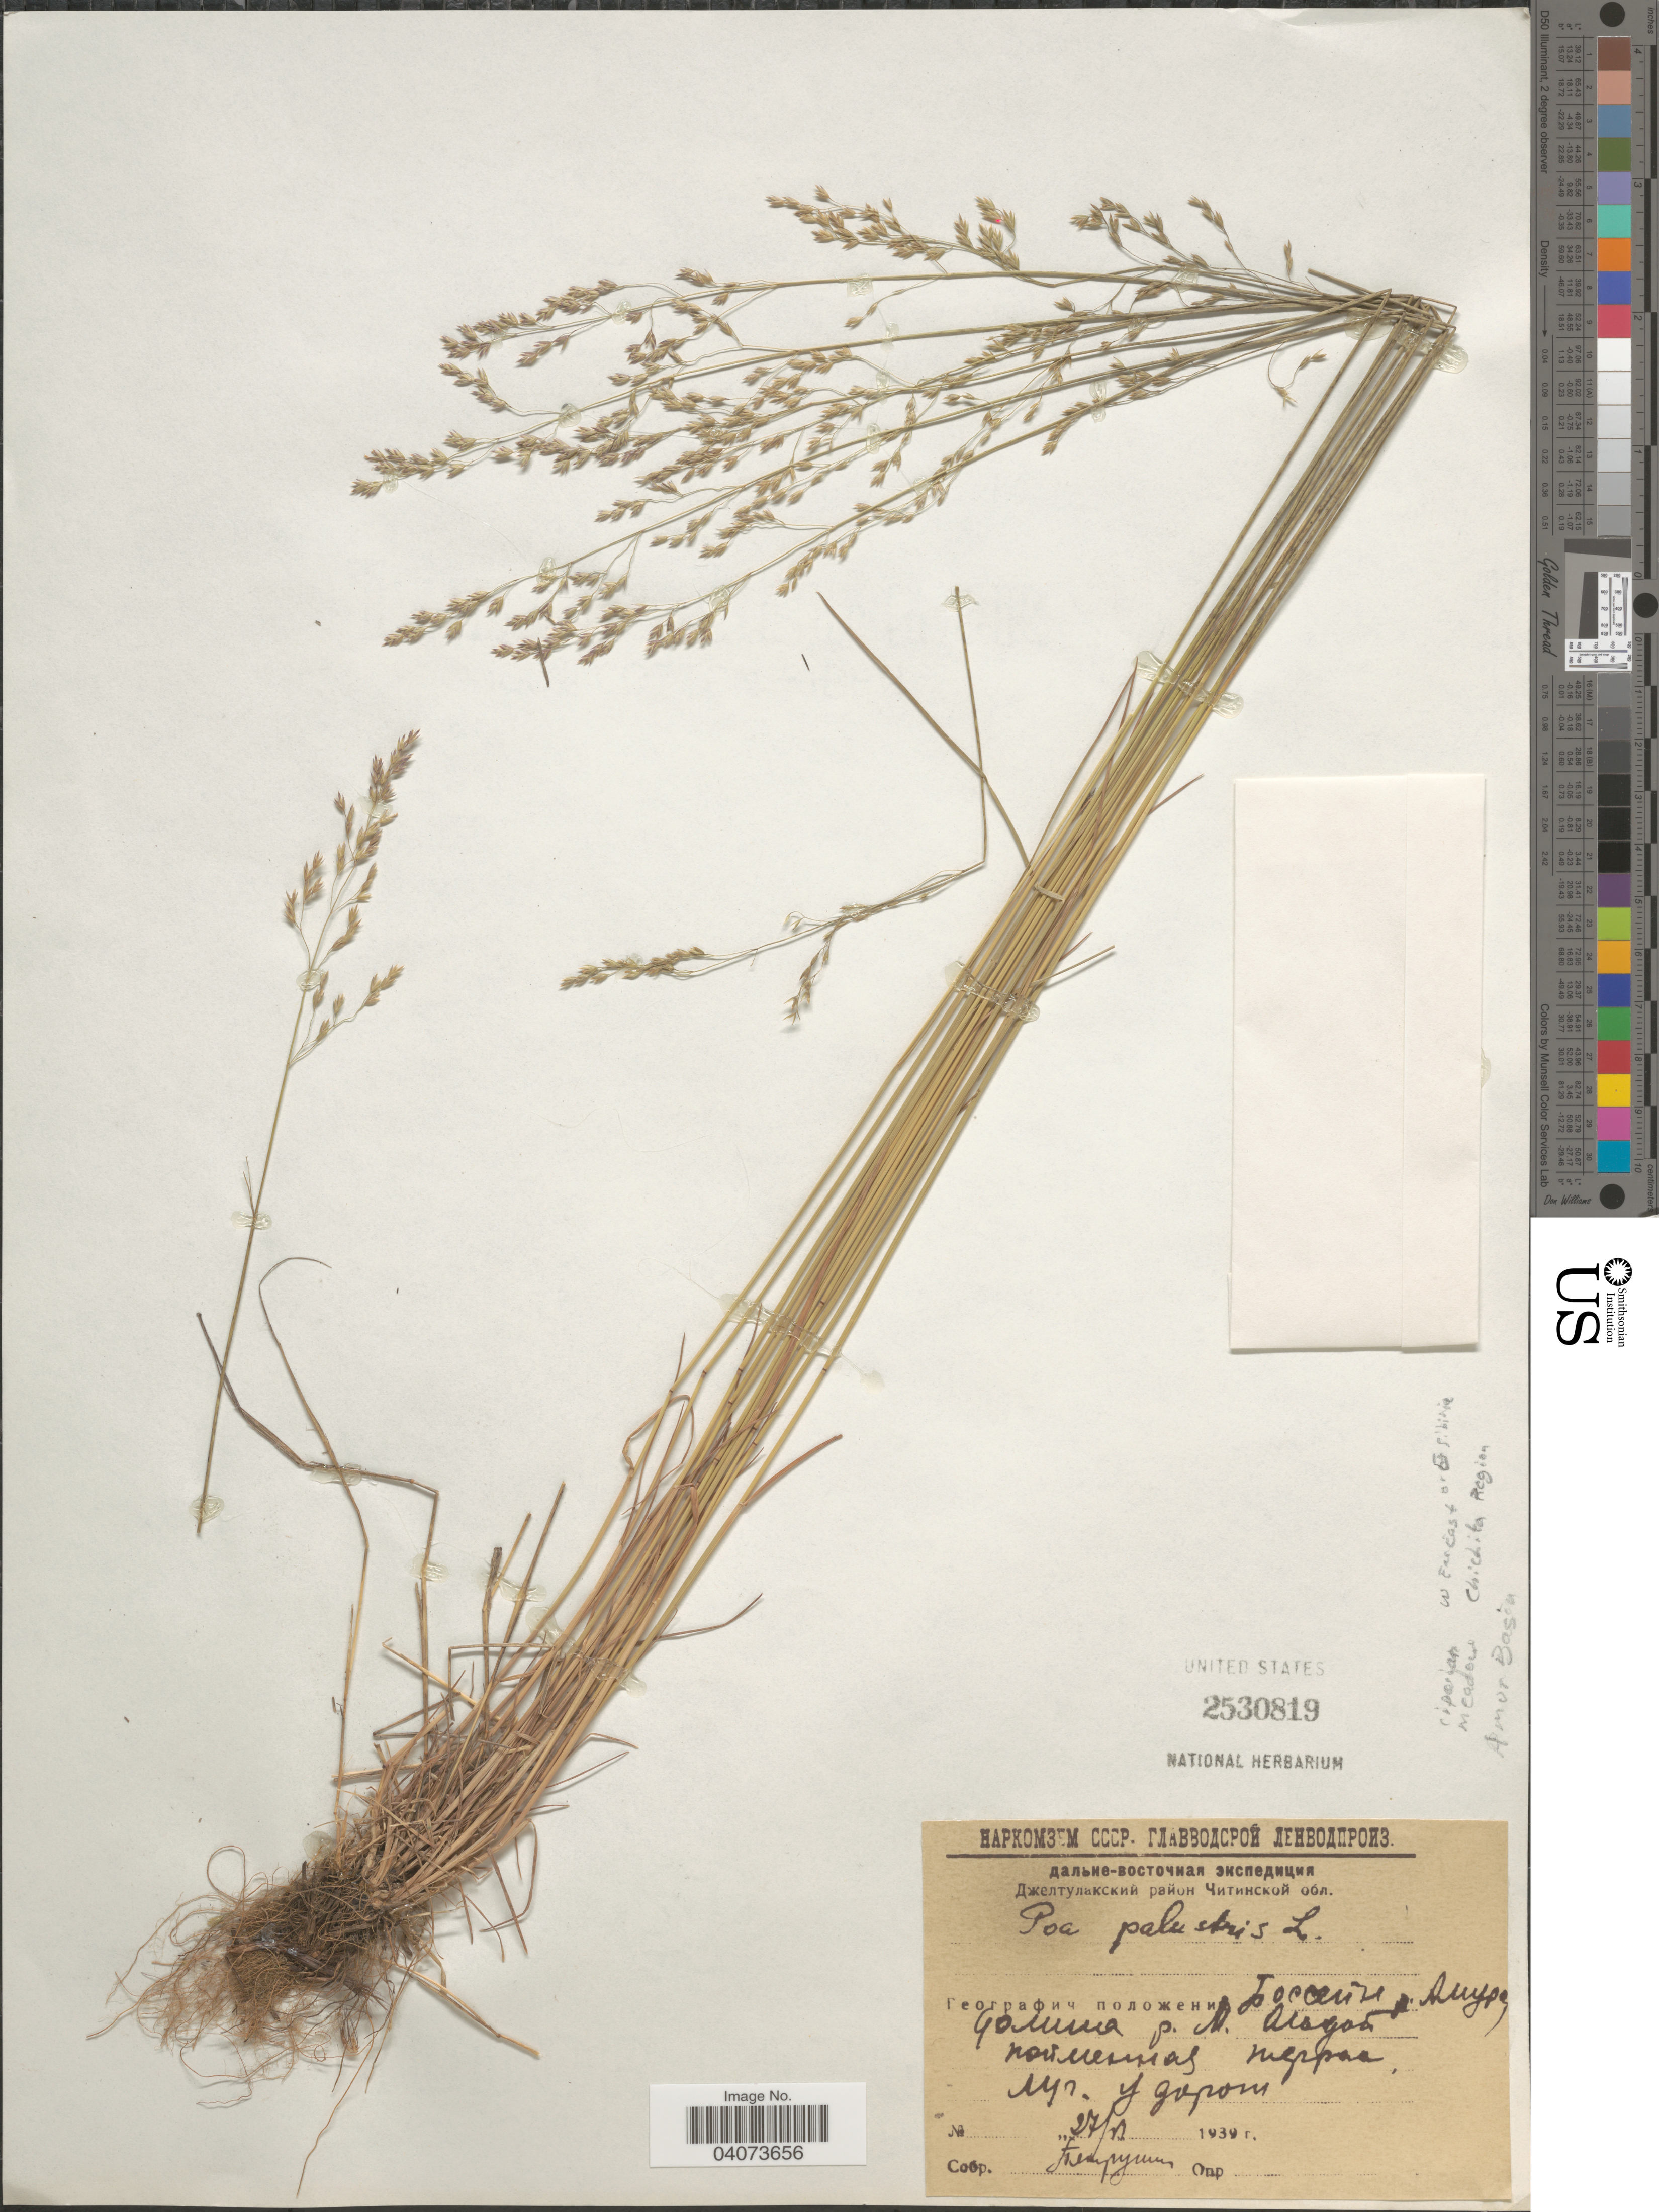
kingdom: Plantae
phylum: Tracheophyta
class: Liliopsida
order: Poales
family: Poaceae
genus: Poa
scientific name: Poa palustris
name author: L.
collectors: Petrushi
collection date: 1939-06-27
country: Russian Federation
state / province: Amur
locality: Chichita Region. Amur Basin. District Dzheltulakskiy (now Tyndinskiy), valley of river Malyy Oldoy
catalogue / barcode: US 2530819